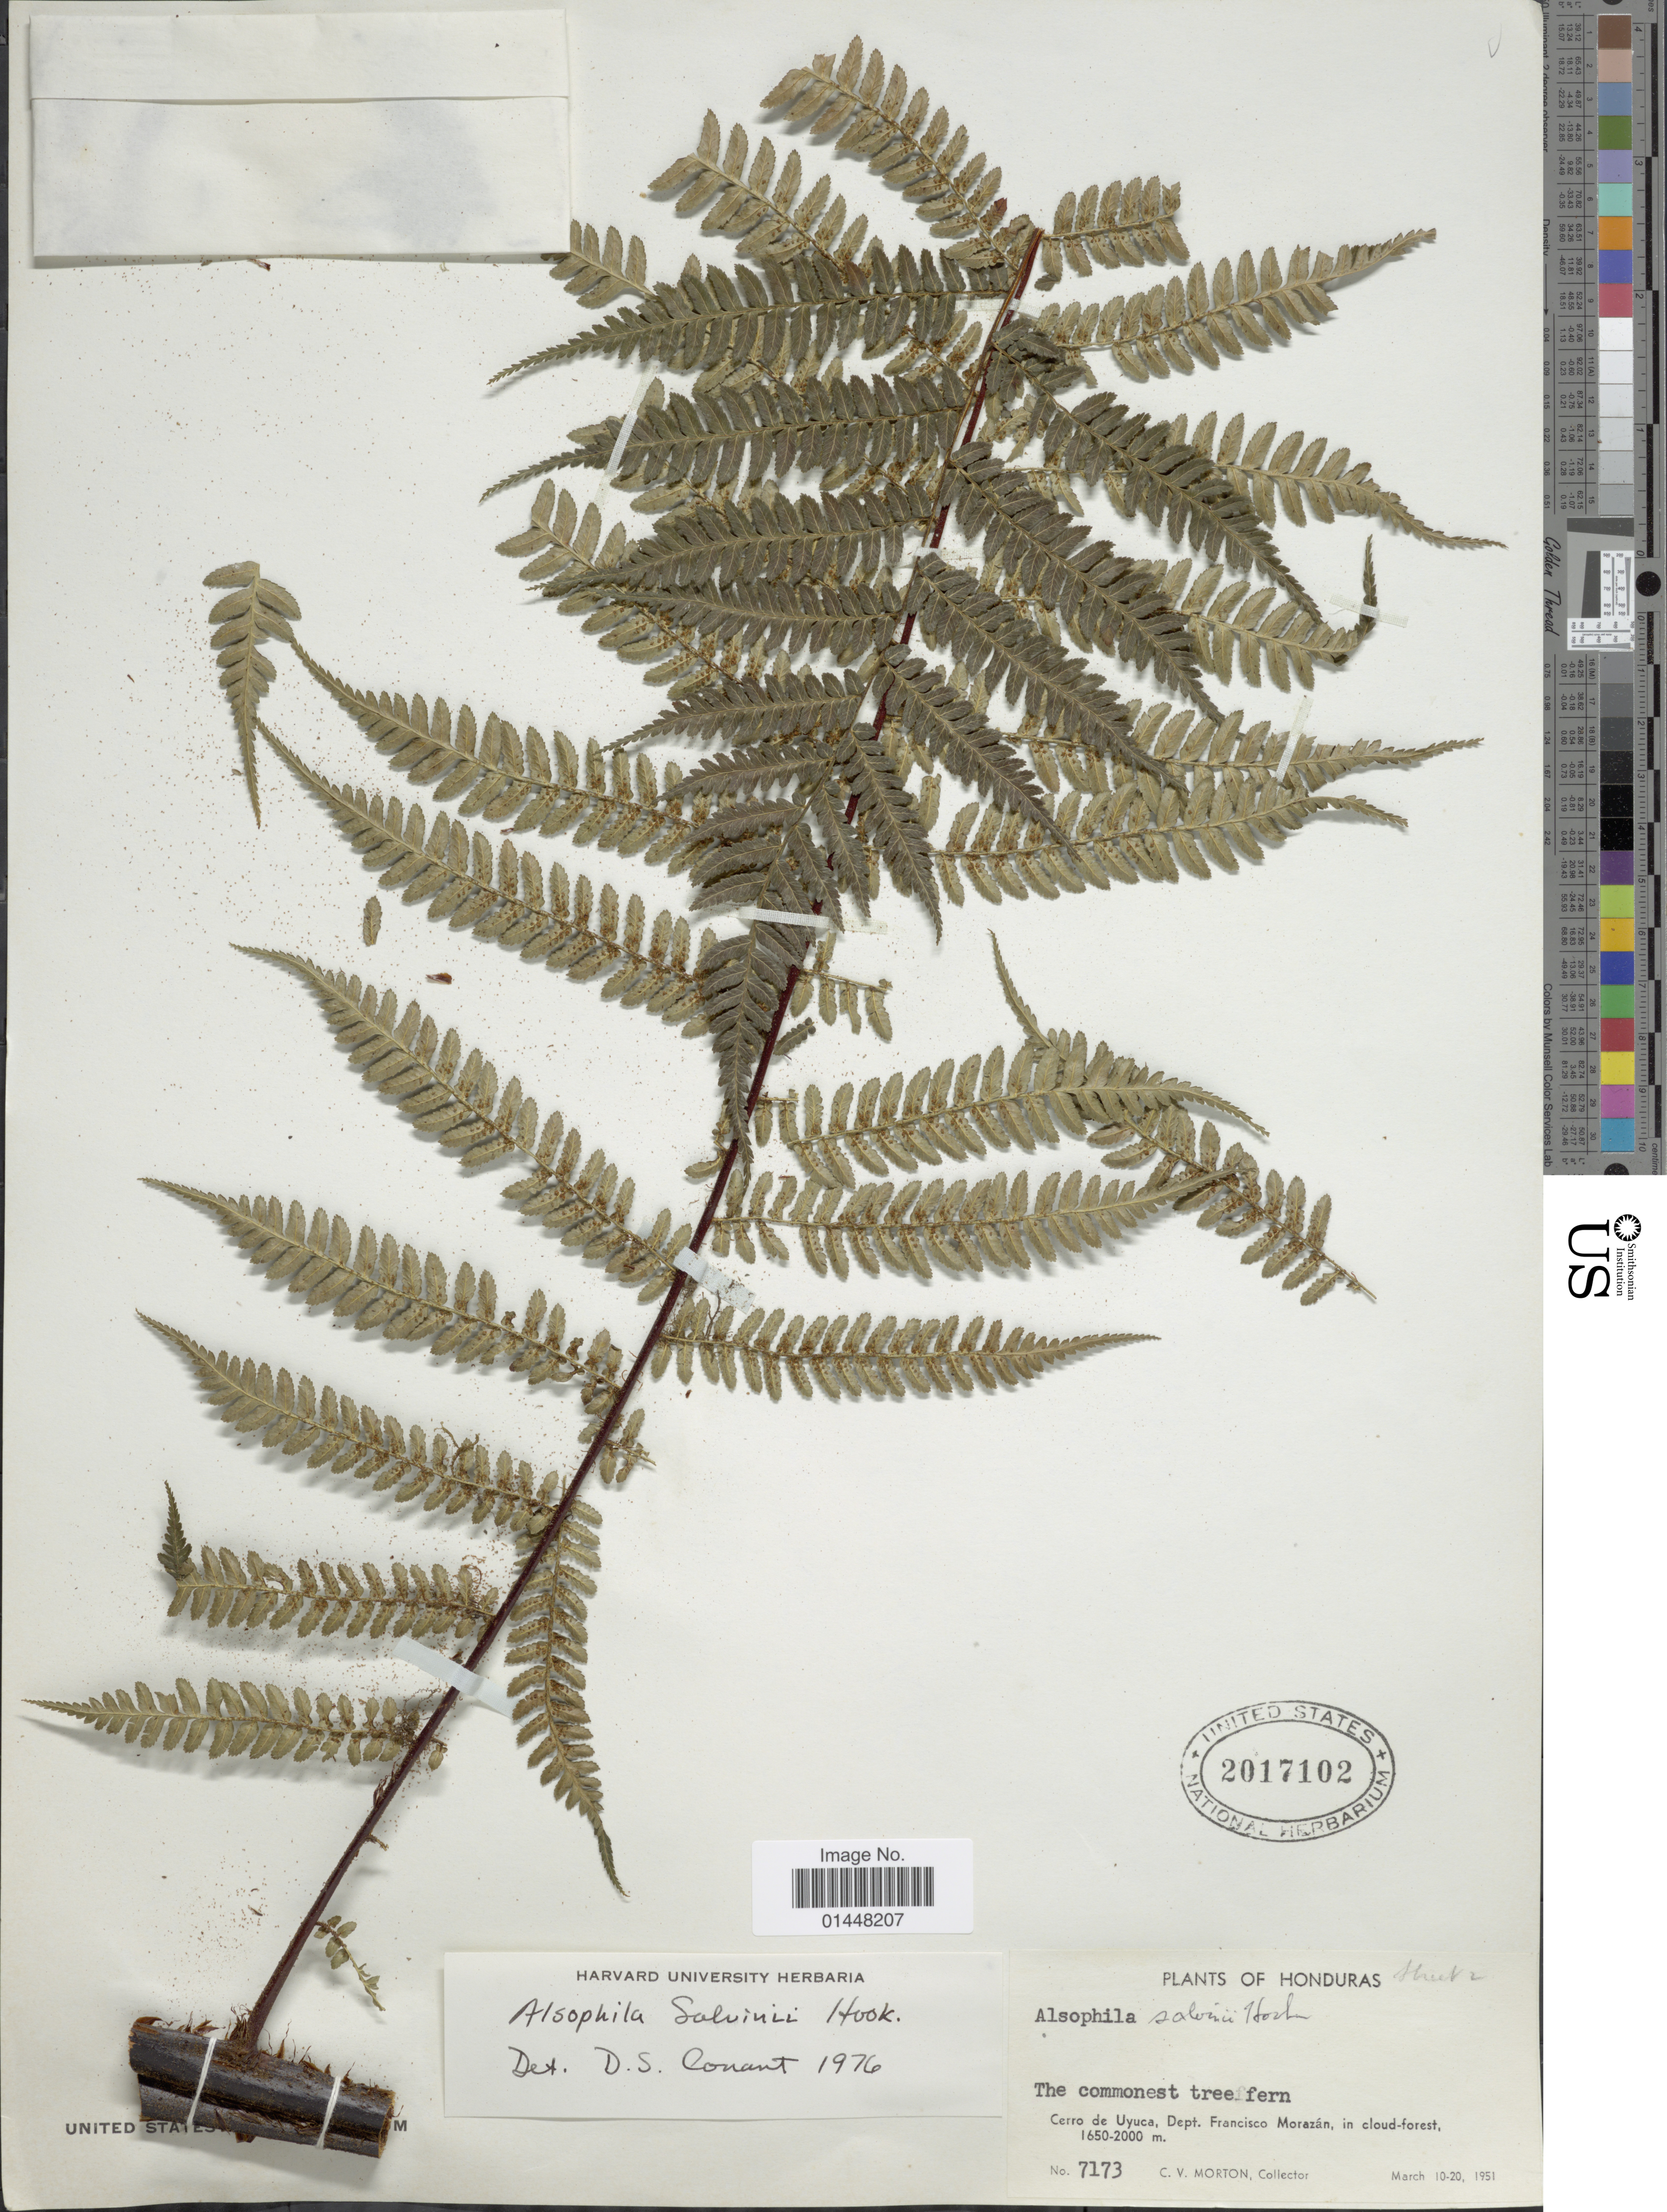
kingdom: Plantae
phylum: Tracheophyta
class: Polypodiopsida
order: Cyatheales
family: Cyatheaceae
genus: Gymnosphaera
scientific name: Gymnosphaera salvinii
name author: (Hook.)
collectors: C. V. Morton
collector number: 7173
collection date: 1951-03-10/1951-03-20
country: Honduras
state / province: Fco. Morazán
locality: Cerro de Uyuca, Dept. Francisco Morazan, in cloud-forest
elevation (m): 1650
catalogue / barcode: US 2017102